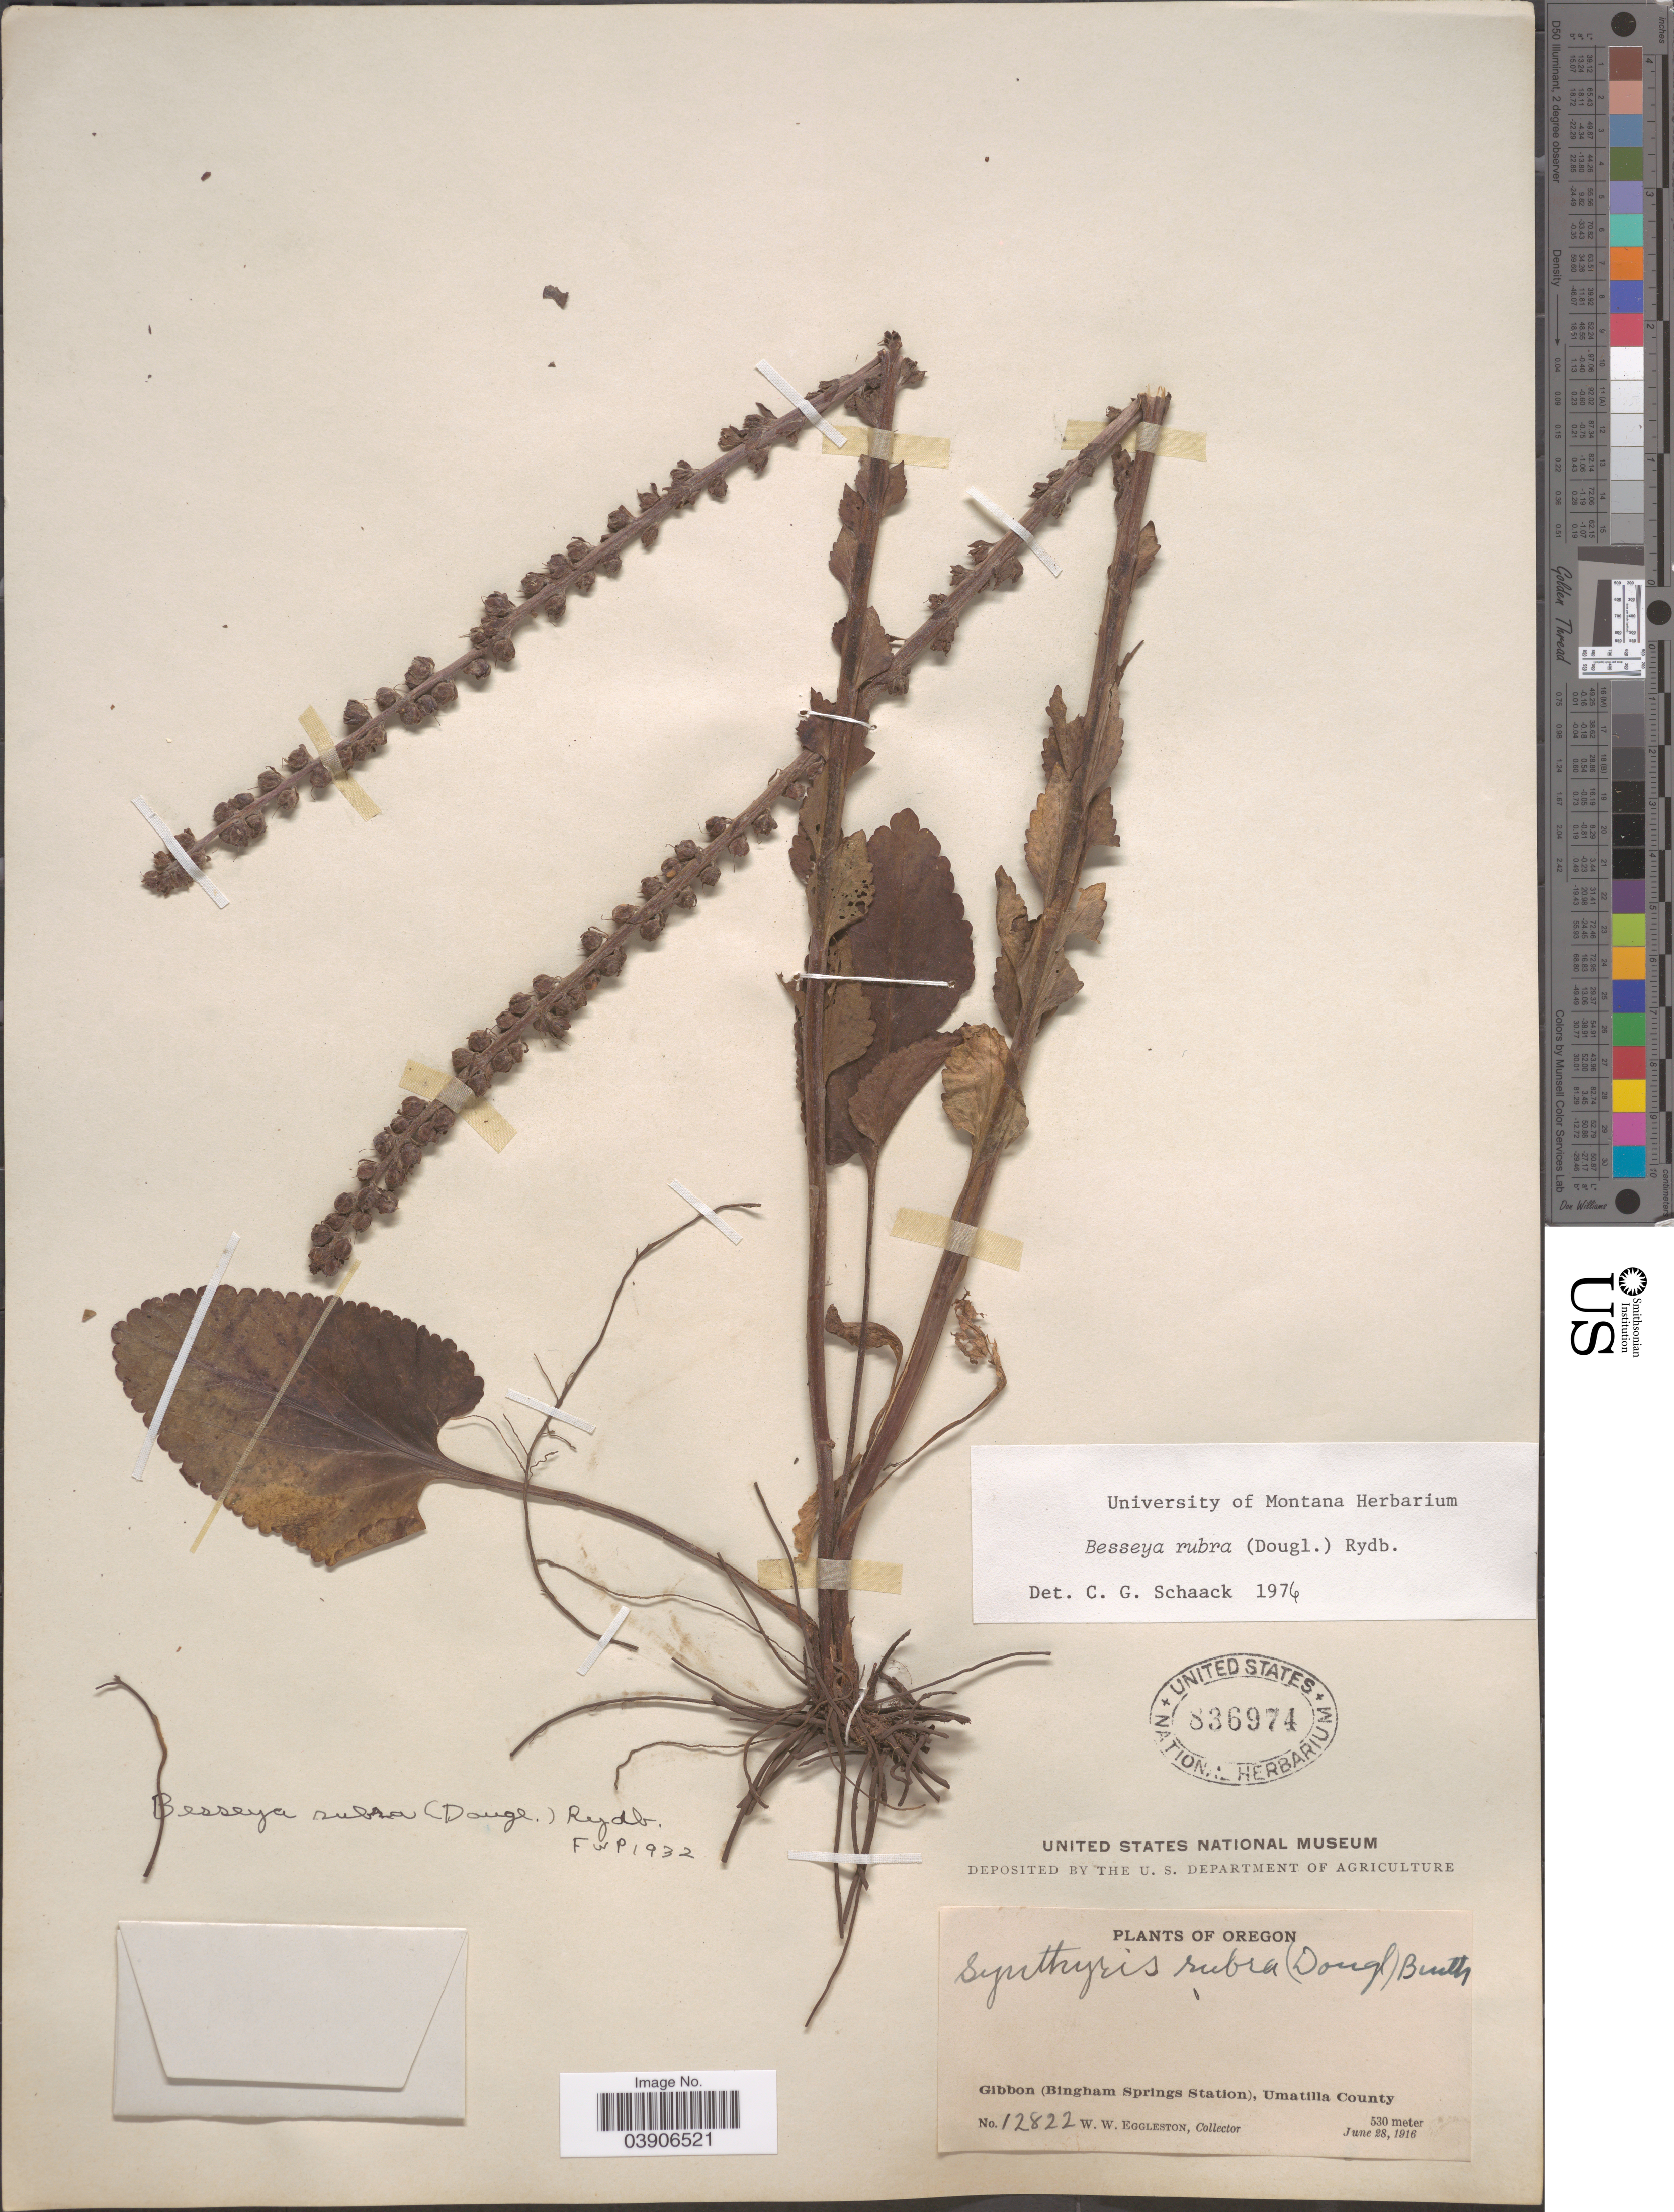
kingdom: Plantae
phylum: Tracheophyta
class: Magnoliopsida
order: Lamiales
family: Plantaginaceae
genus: Synthyris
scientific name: Synthyris rubra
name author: (Douglas ex Hook.) Benth.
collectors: W. W. Eggleston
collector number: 12822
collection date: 1916-06-28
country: United States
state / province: Oregon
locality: Gibbon (Bingham Springs Station), Umatilla County.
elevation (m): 530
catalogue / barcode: US 836974